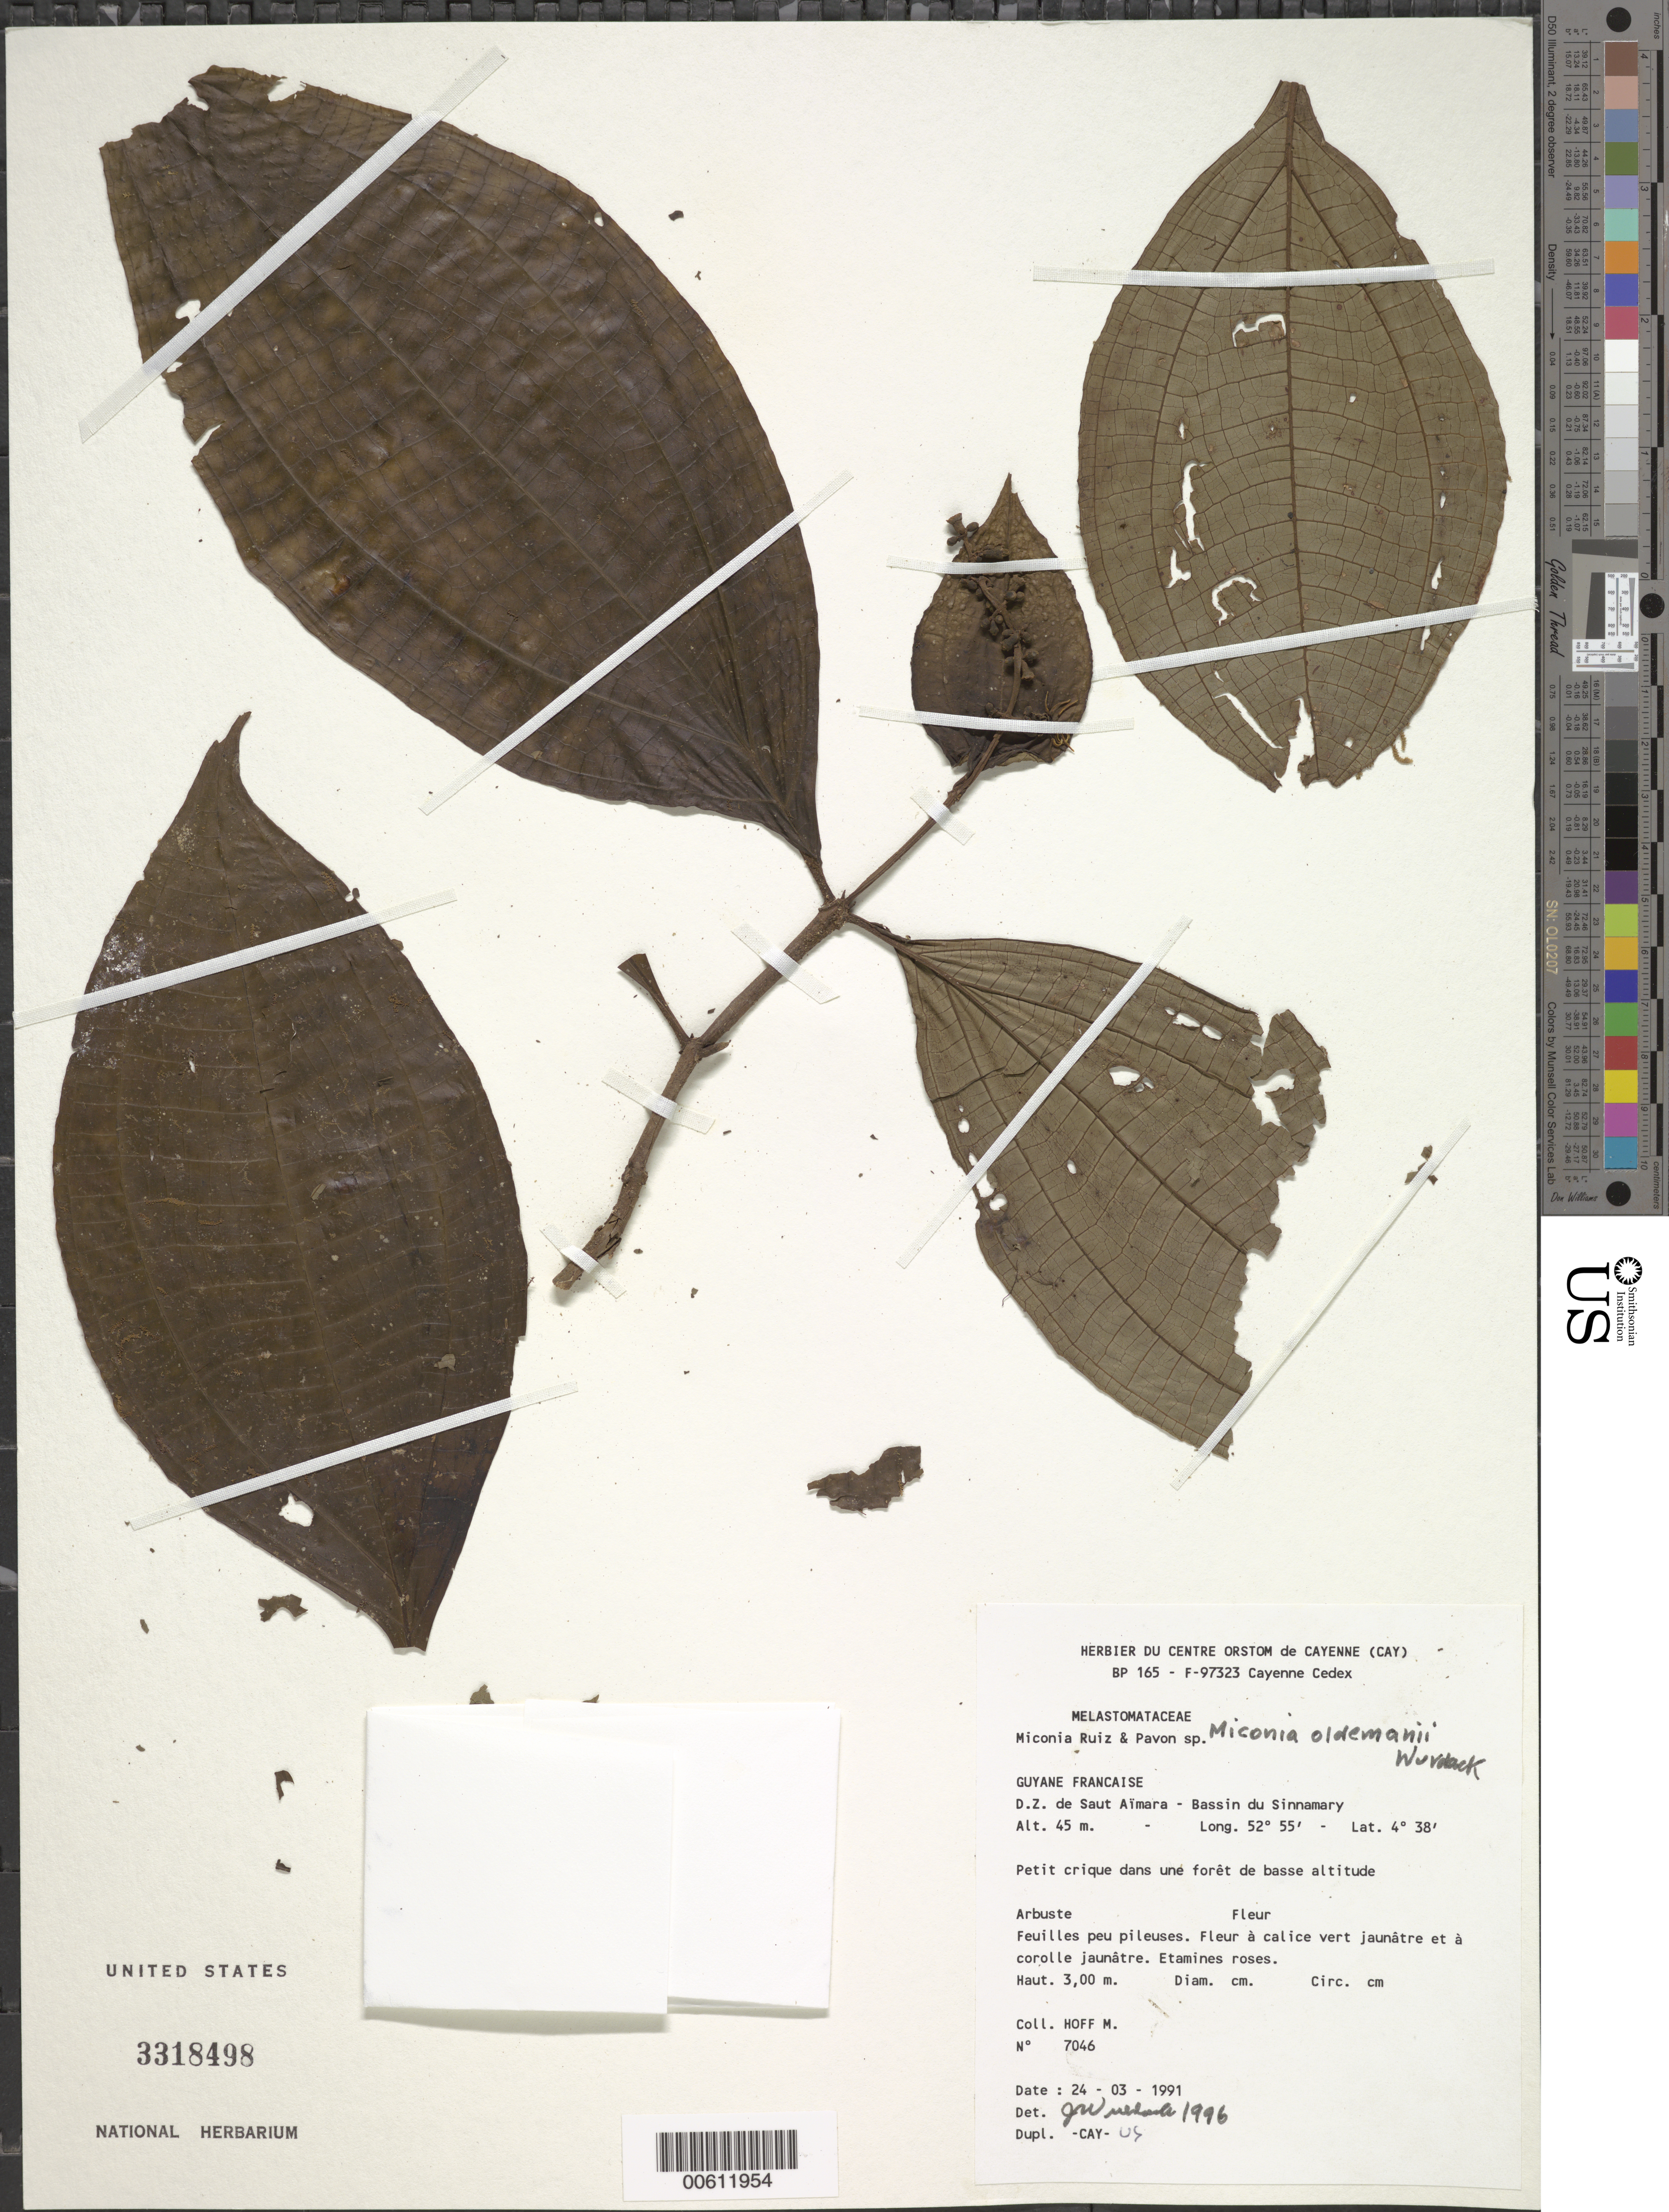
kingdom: Plantae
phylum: Tracheophyta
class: Magnoliopsida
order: Myrtales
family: Melastomataceae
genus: Miconia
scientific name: Miconia oldemanii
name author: Wurdack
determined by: Wurdack, John J., (US), US (UNITED STATES)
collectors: M. Hoff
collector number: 7046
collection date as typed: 24-Mar-91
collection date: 1991-03-24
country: French Guiana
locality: Saut Aïmara, Bassin du Sinnamary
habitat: Petit crique dans une foret de basse altitude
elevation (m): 45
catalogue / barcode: US 3318498